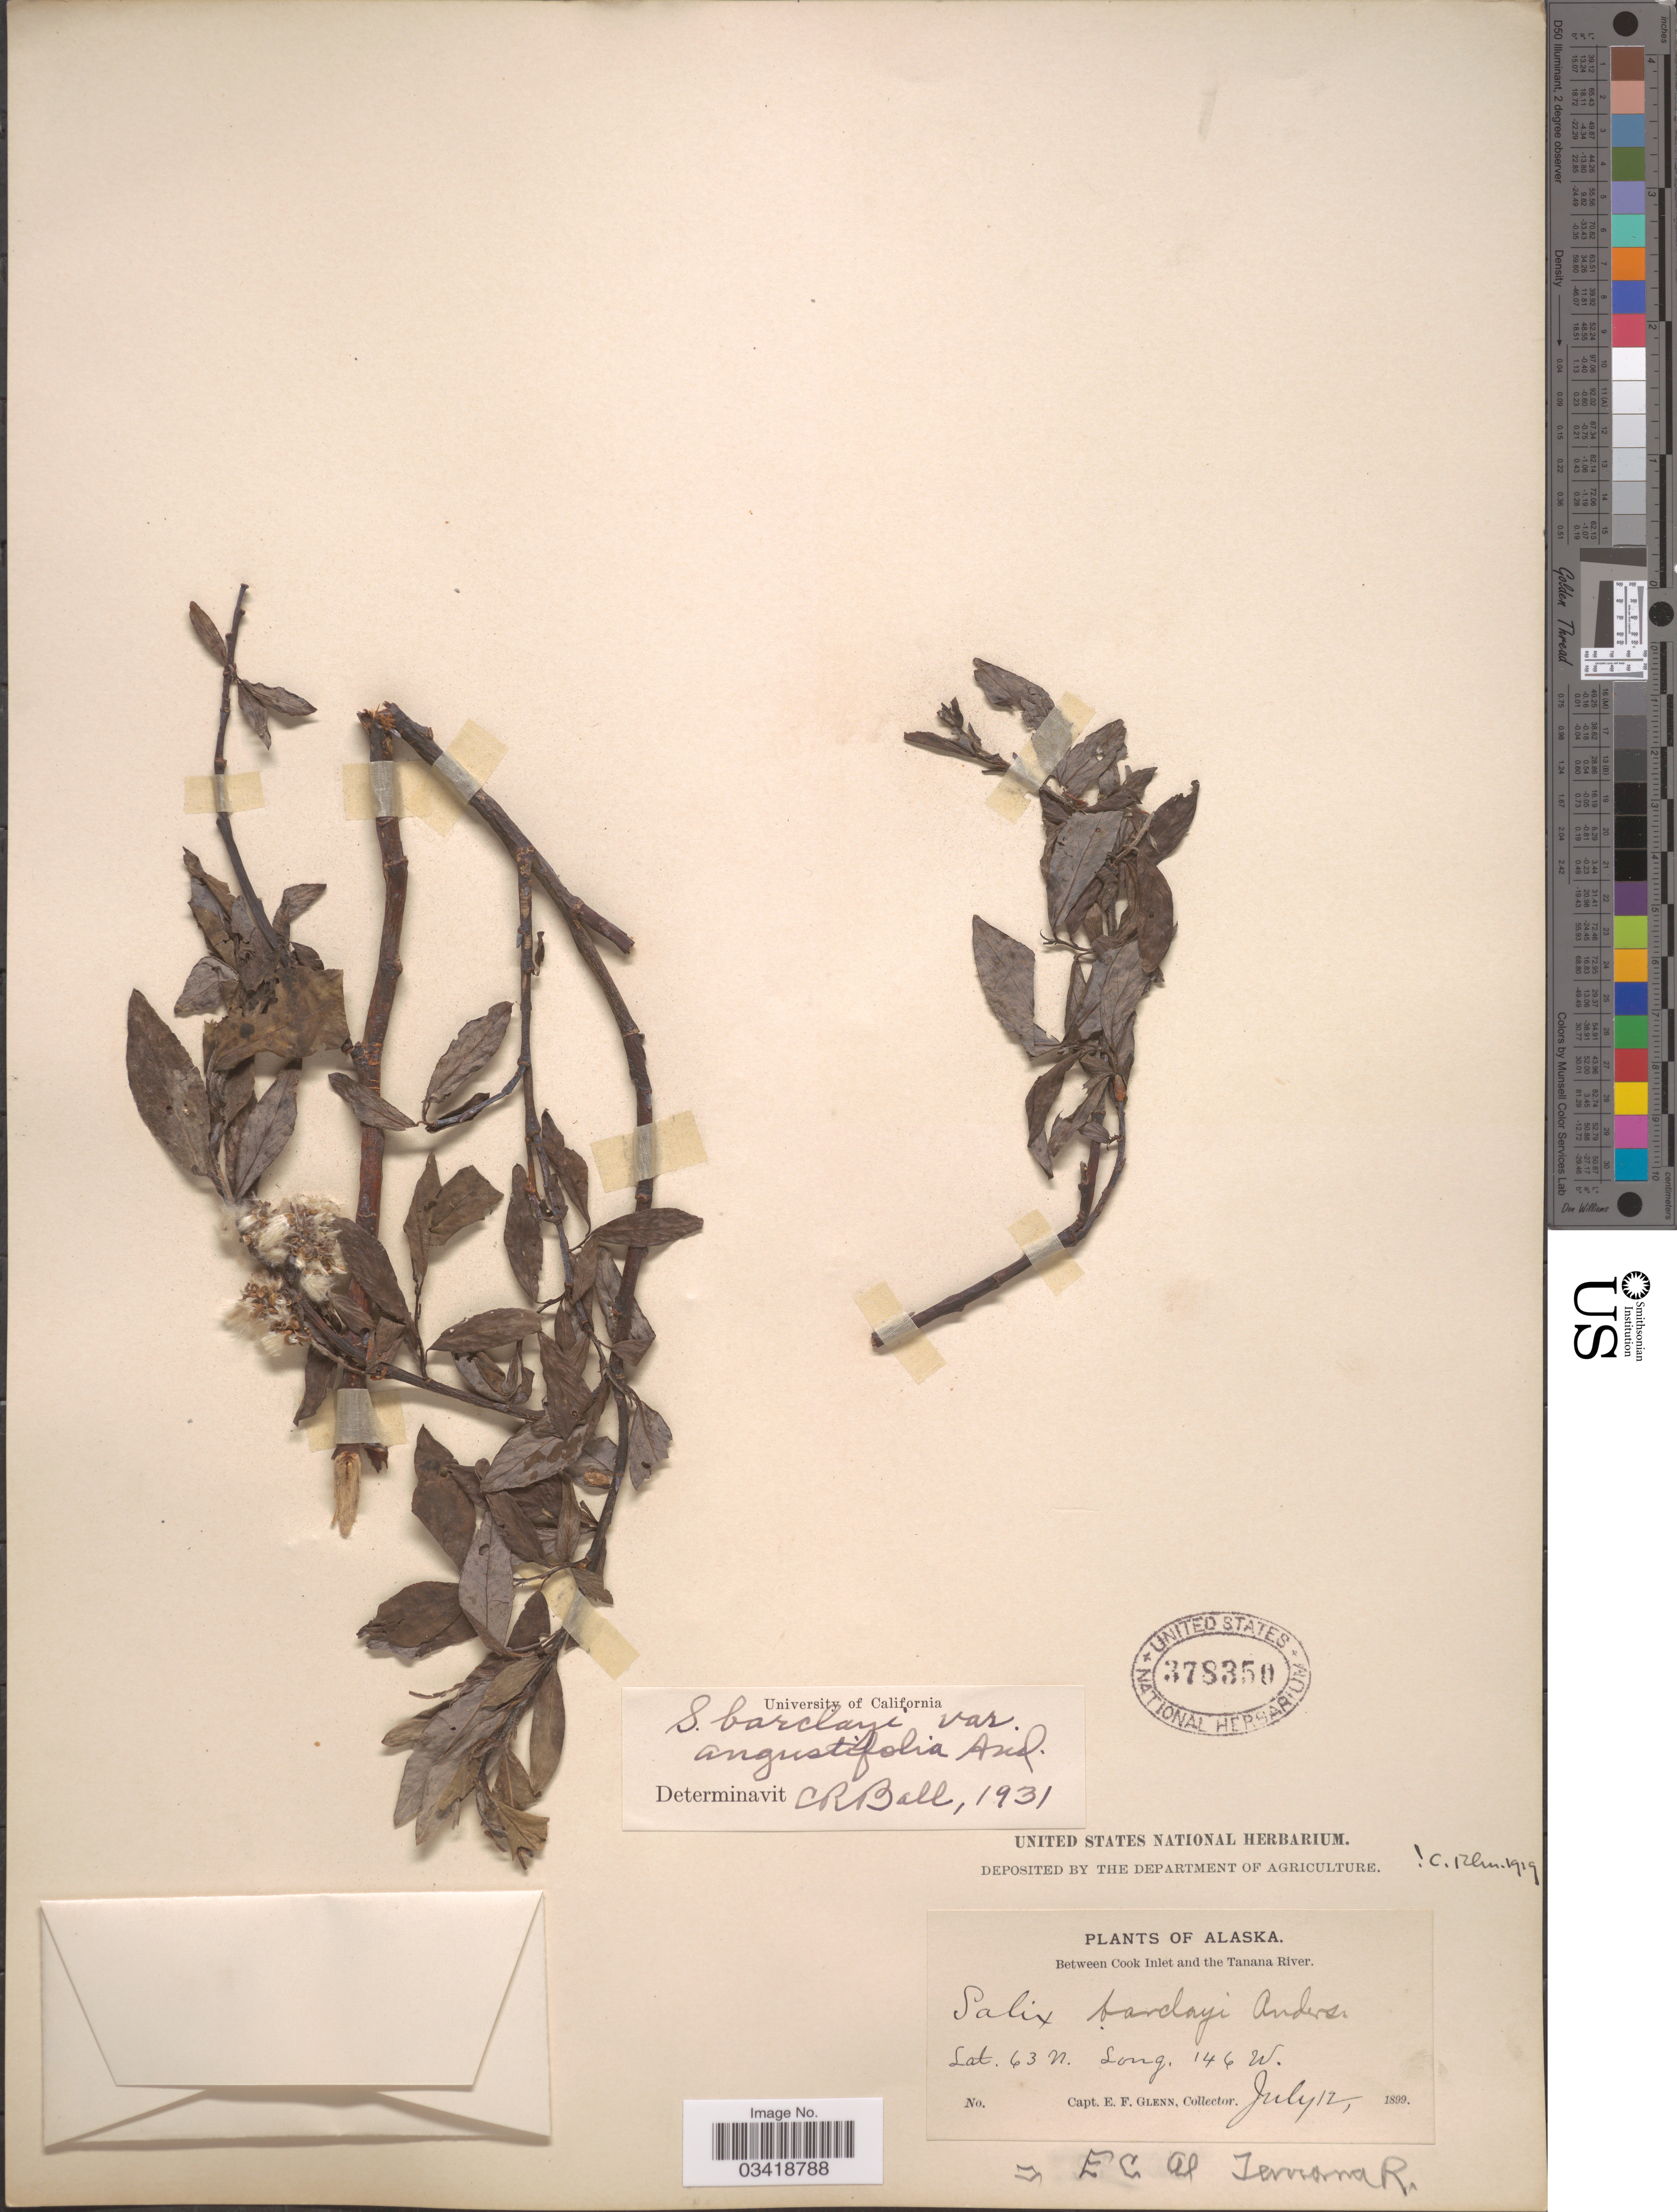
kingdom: Plantae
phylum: Tracheophyta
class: Magnoliopsida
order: Malpighiales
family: Salicaceae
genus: Salix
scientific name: Salix barclayi var. angustifolia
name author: Andersson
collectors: E. Glenn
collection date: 1899-07-12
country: United States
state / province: Alaska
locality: Between Cook Inlet and the Tanana River.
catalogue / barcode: US 378350